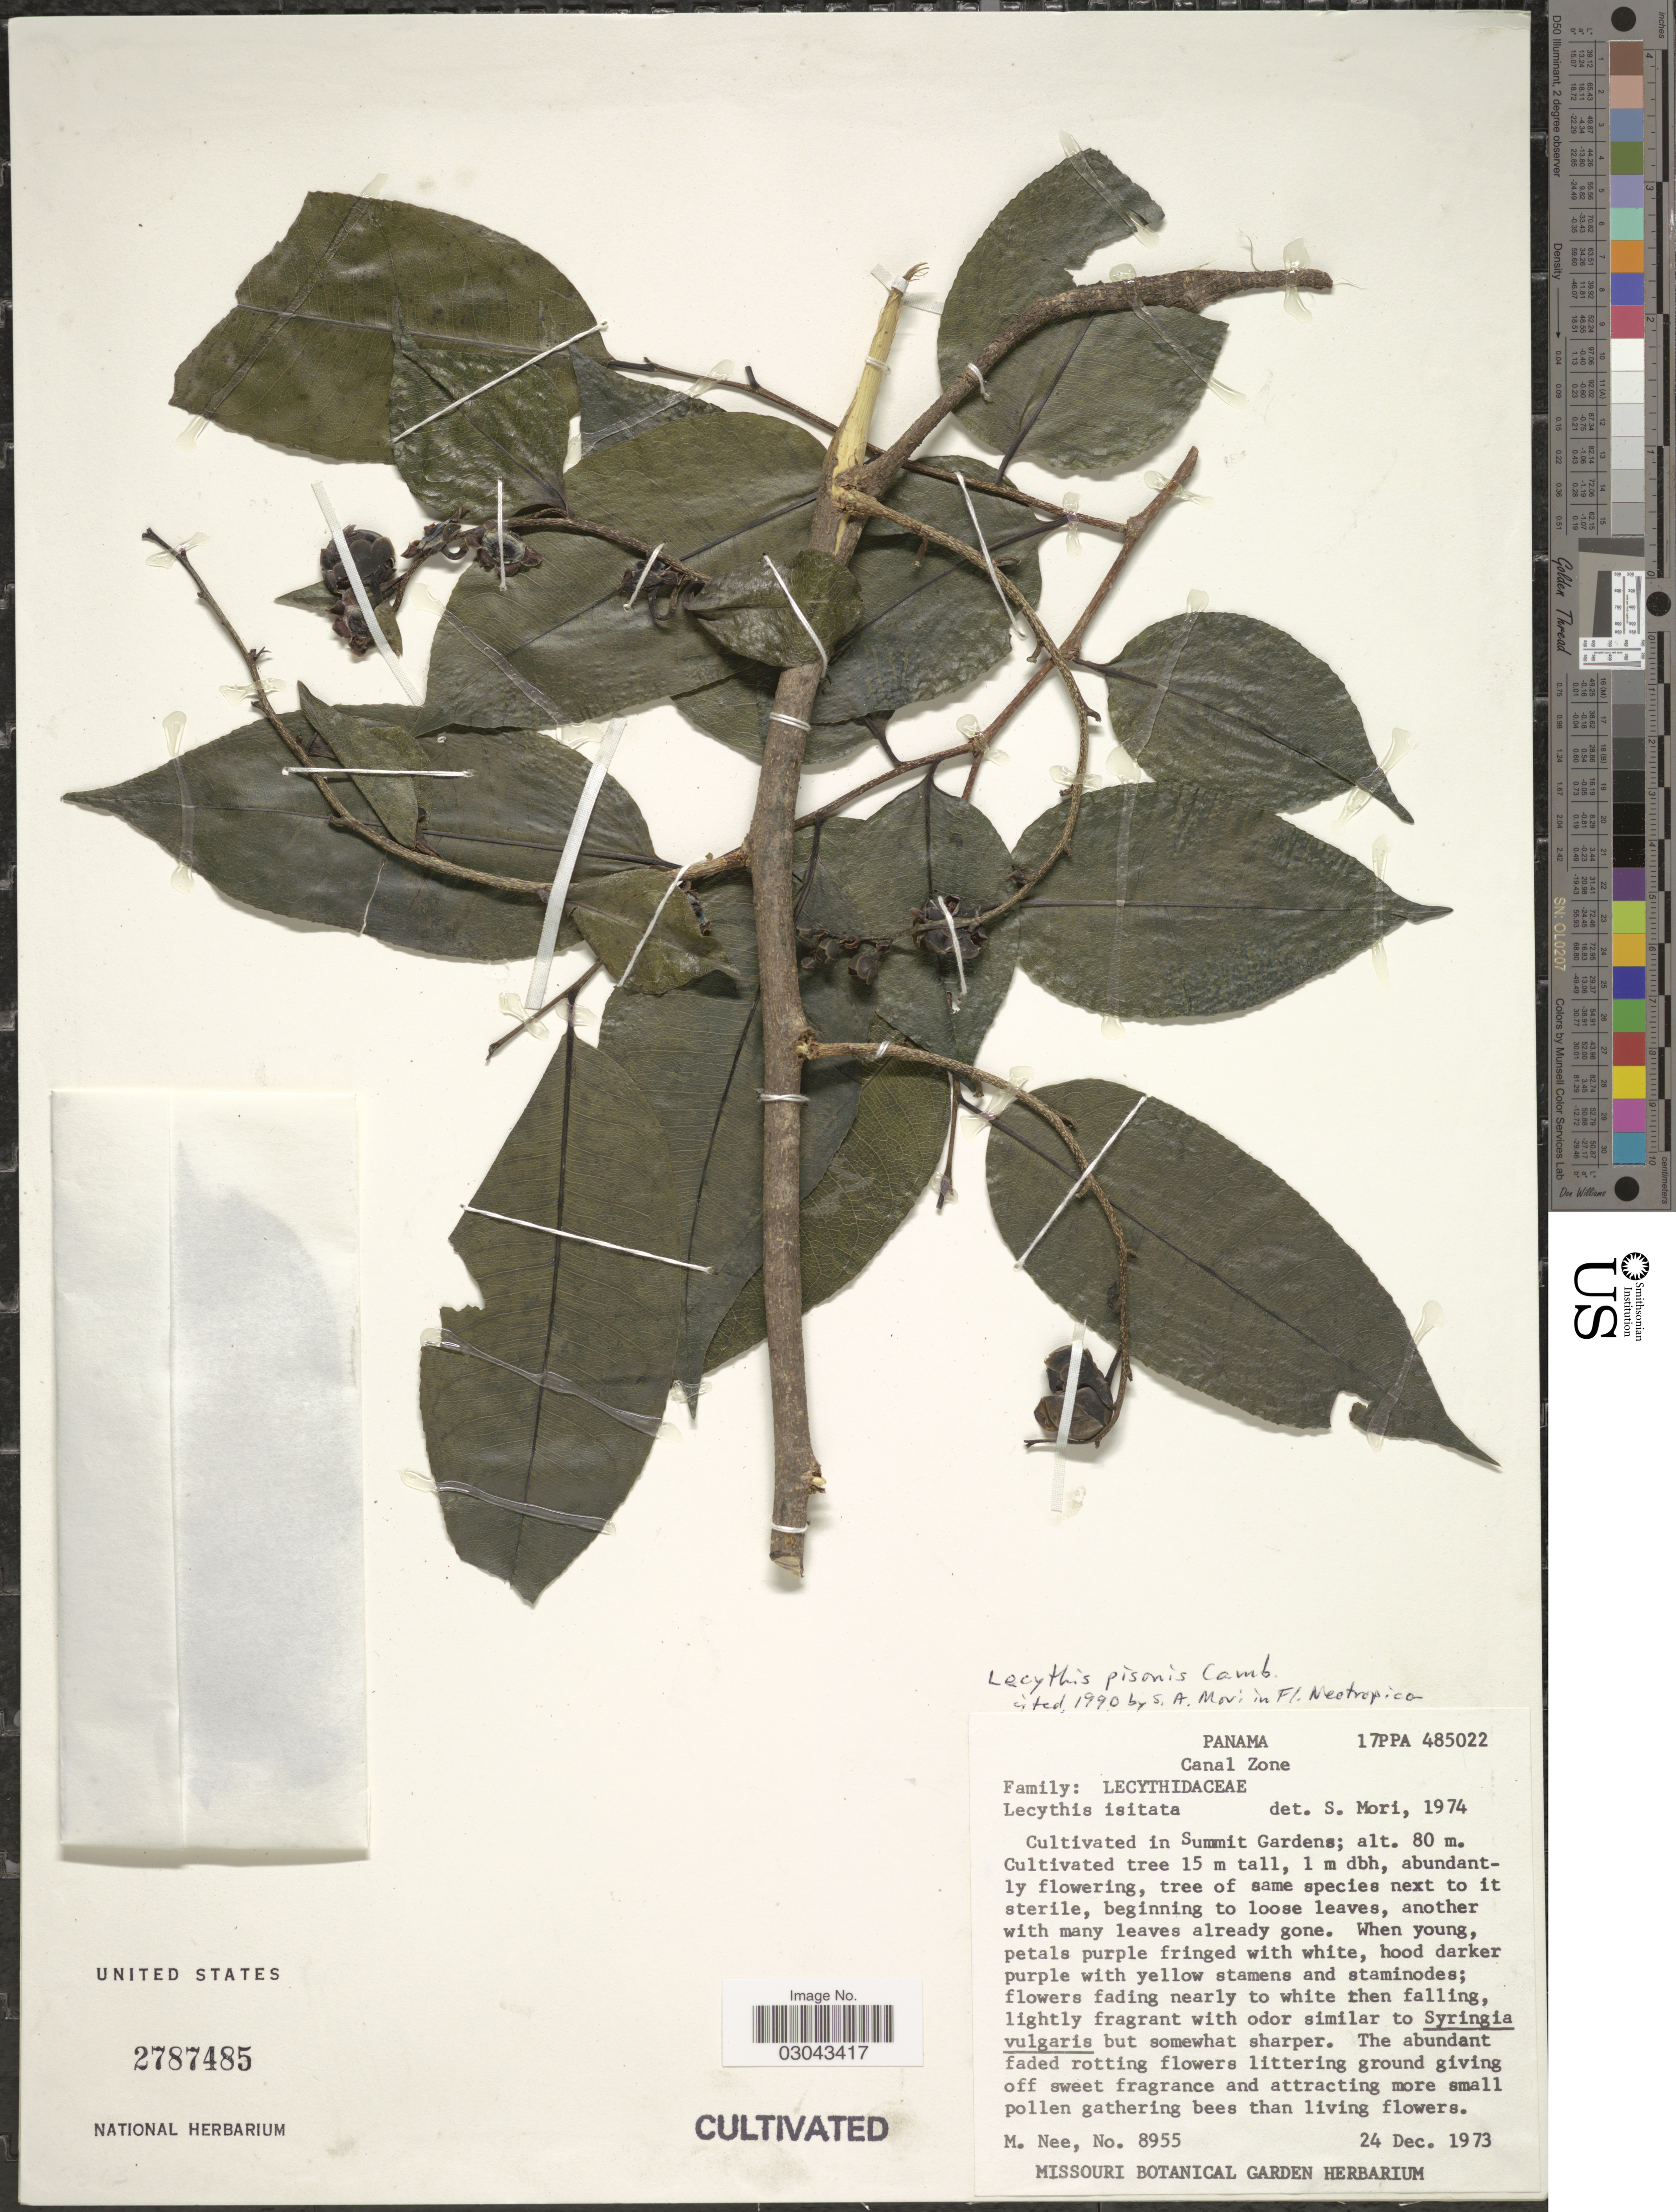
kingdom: Plantae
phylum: Tracheophyta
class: Magnoliopsida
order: Ericales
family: Lecythidaceae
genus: Lecythis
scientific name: Lecythis pisonis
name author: Cambess.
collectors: M. Nee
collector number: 8955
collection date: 1973-12-24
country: Panama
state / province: Colón / Panamá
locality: Canal Zone, Cultivated in Summit Gardens.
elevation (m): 80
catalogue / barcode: US 2787485